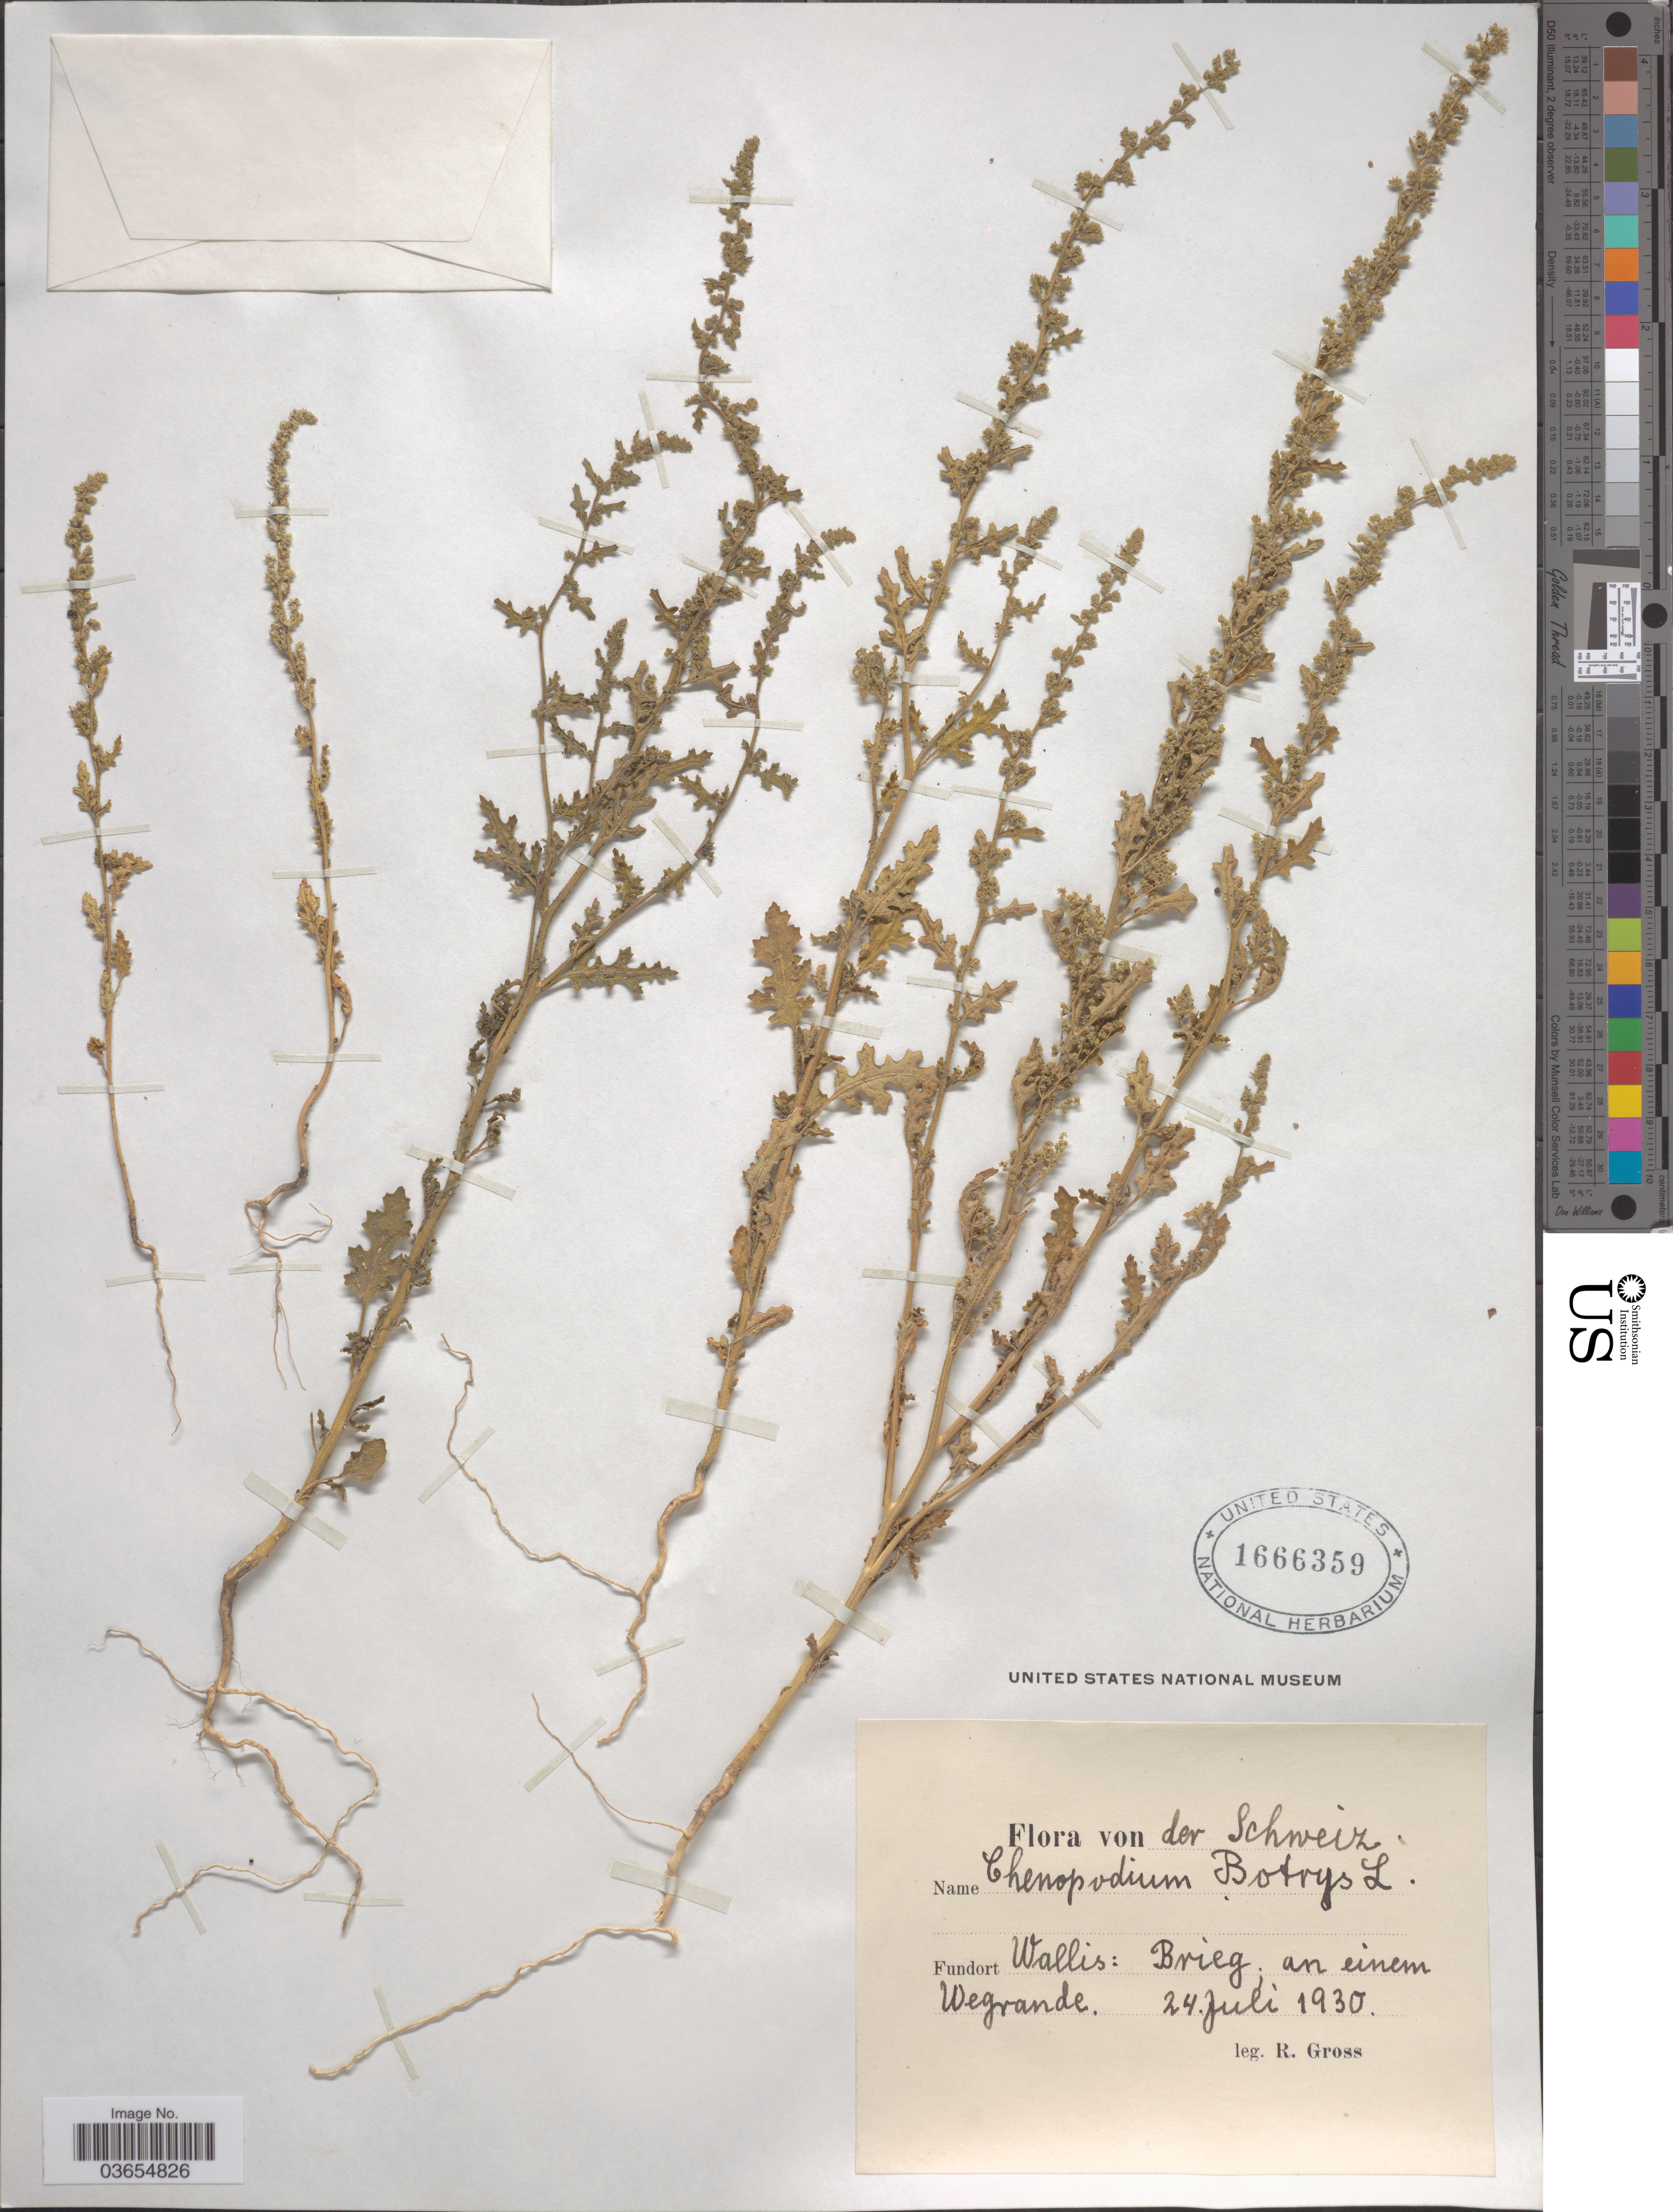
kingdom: Plantae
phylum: Tracheophyta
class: Magnoliopsida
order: Caryophyllales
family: Amaranthaceae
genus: Chenopodium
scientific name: Chenopodium botrys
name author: L.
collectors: R. Gross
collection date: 1930-07-24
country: Switzerland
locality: Wallis: Brieg; an einem Wegrande.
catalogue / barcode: US 1666359